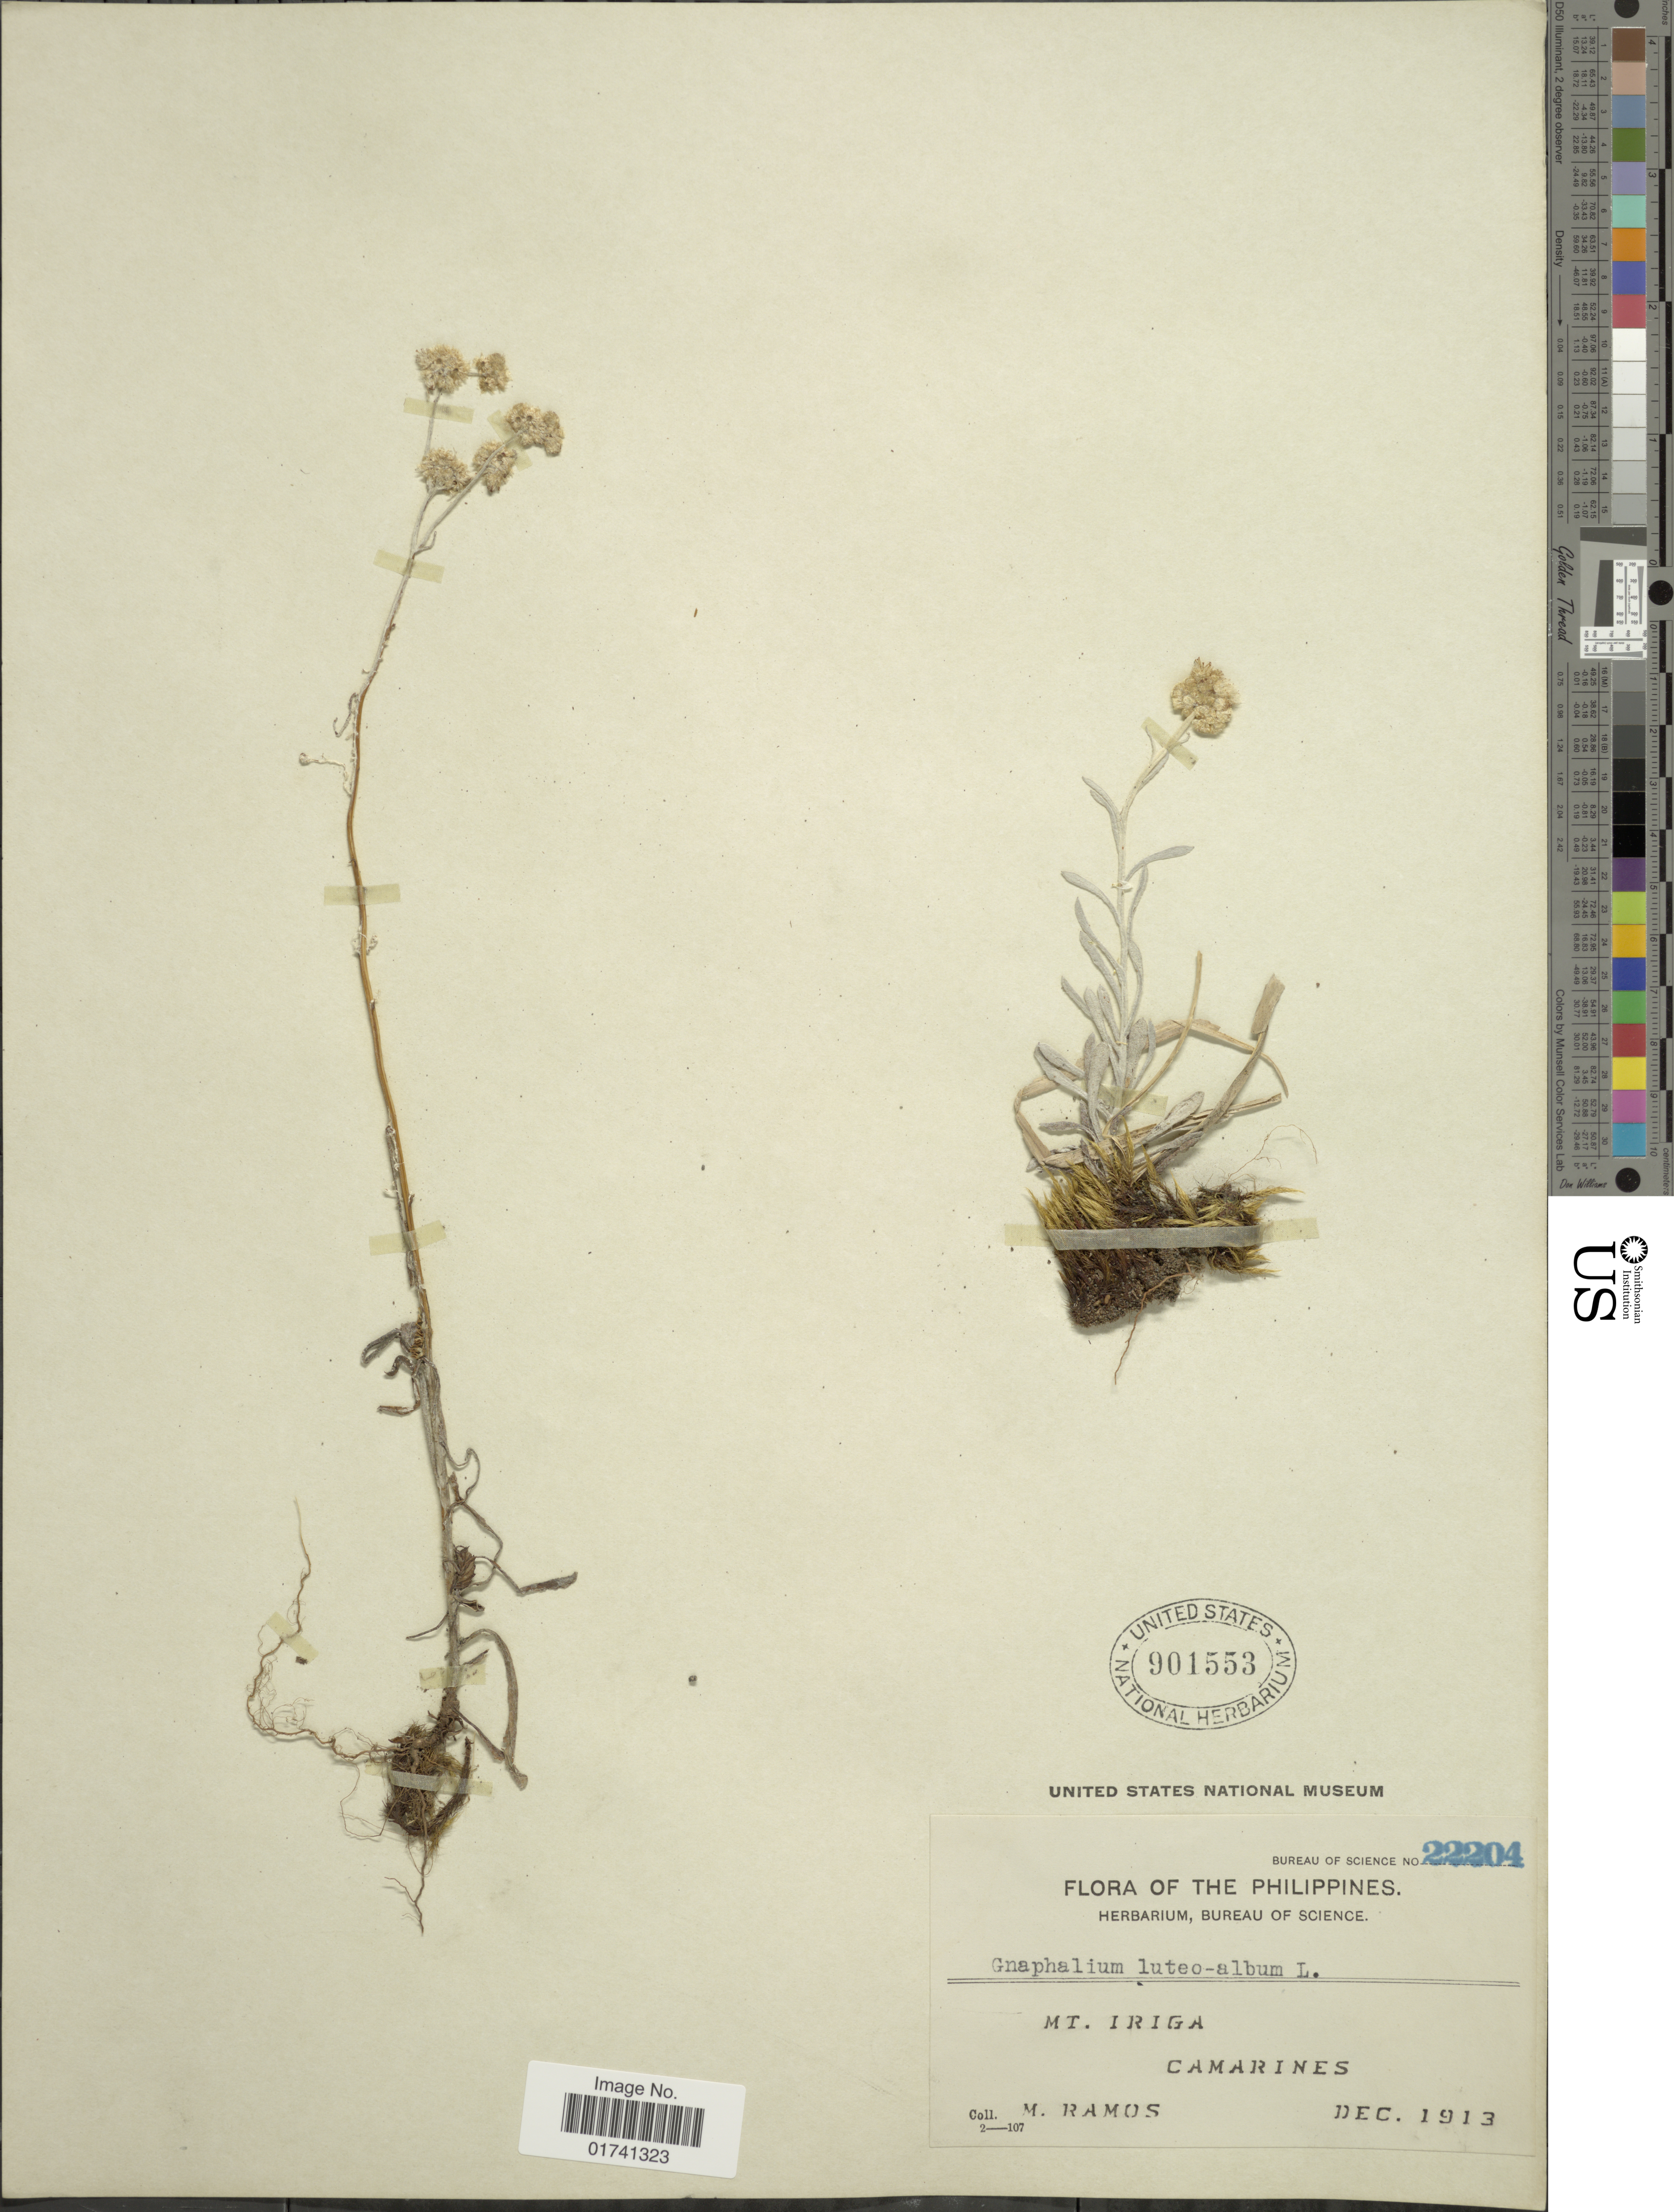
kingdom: Plantae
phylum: Tracheophyta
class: Magnoliopsida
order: Asterales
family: Asteraceae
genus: Laphangium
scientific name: Laphangium luteoalbum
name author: (L.) Tzvelev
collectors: M. Ramos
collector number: Bureau of Science 22204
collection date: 1913-12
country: Philippines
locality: Mt. Iriga, Camarines.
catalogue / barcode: US 901553